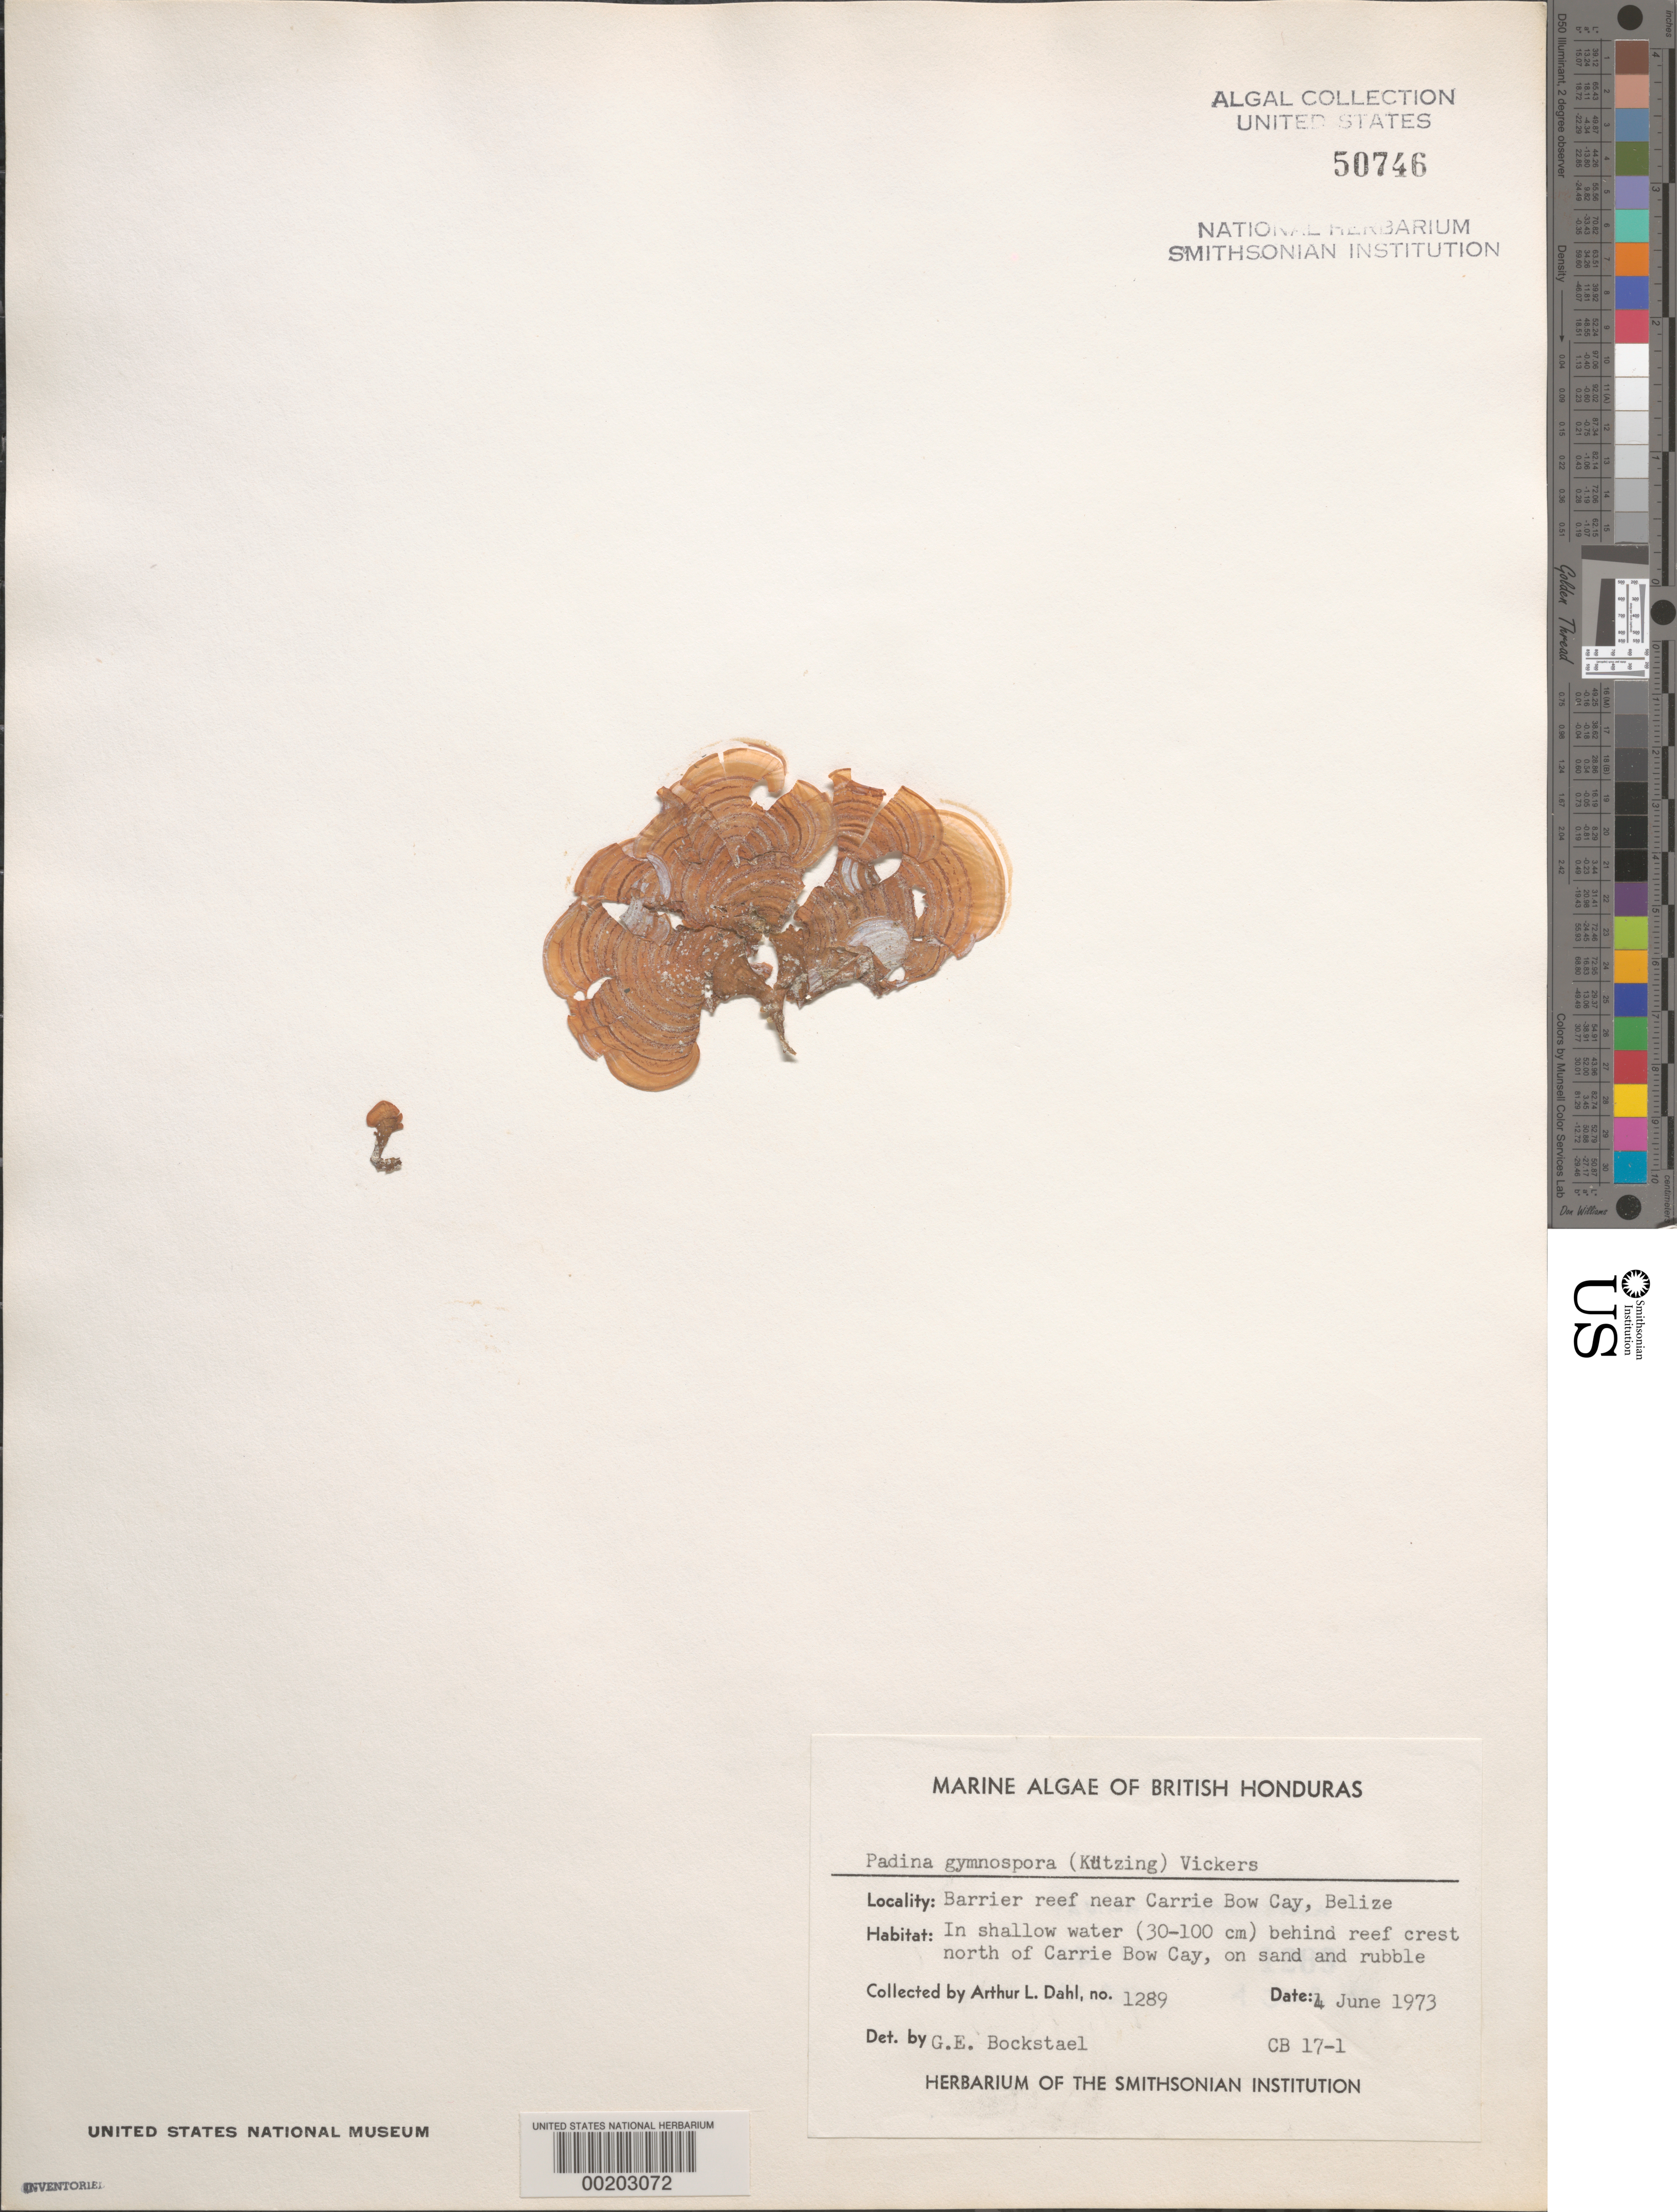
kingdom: Chromista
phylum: Ochrophyta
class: Phaeophyceae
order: Dictyotales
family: Dictyotaceae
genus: Padina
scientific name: Padina gymnospora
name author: (Kütz.) O.G. Sond.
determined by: Bockstael, G. E.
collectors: A. Dahl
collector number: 1289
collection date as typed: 04 Jun 1973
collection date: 1973-06-04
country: Belize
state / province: Stann Creek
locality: Barrier reef near Carrie Bow Cay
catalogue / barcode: US 50746